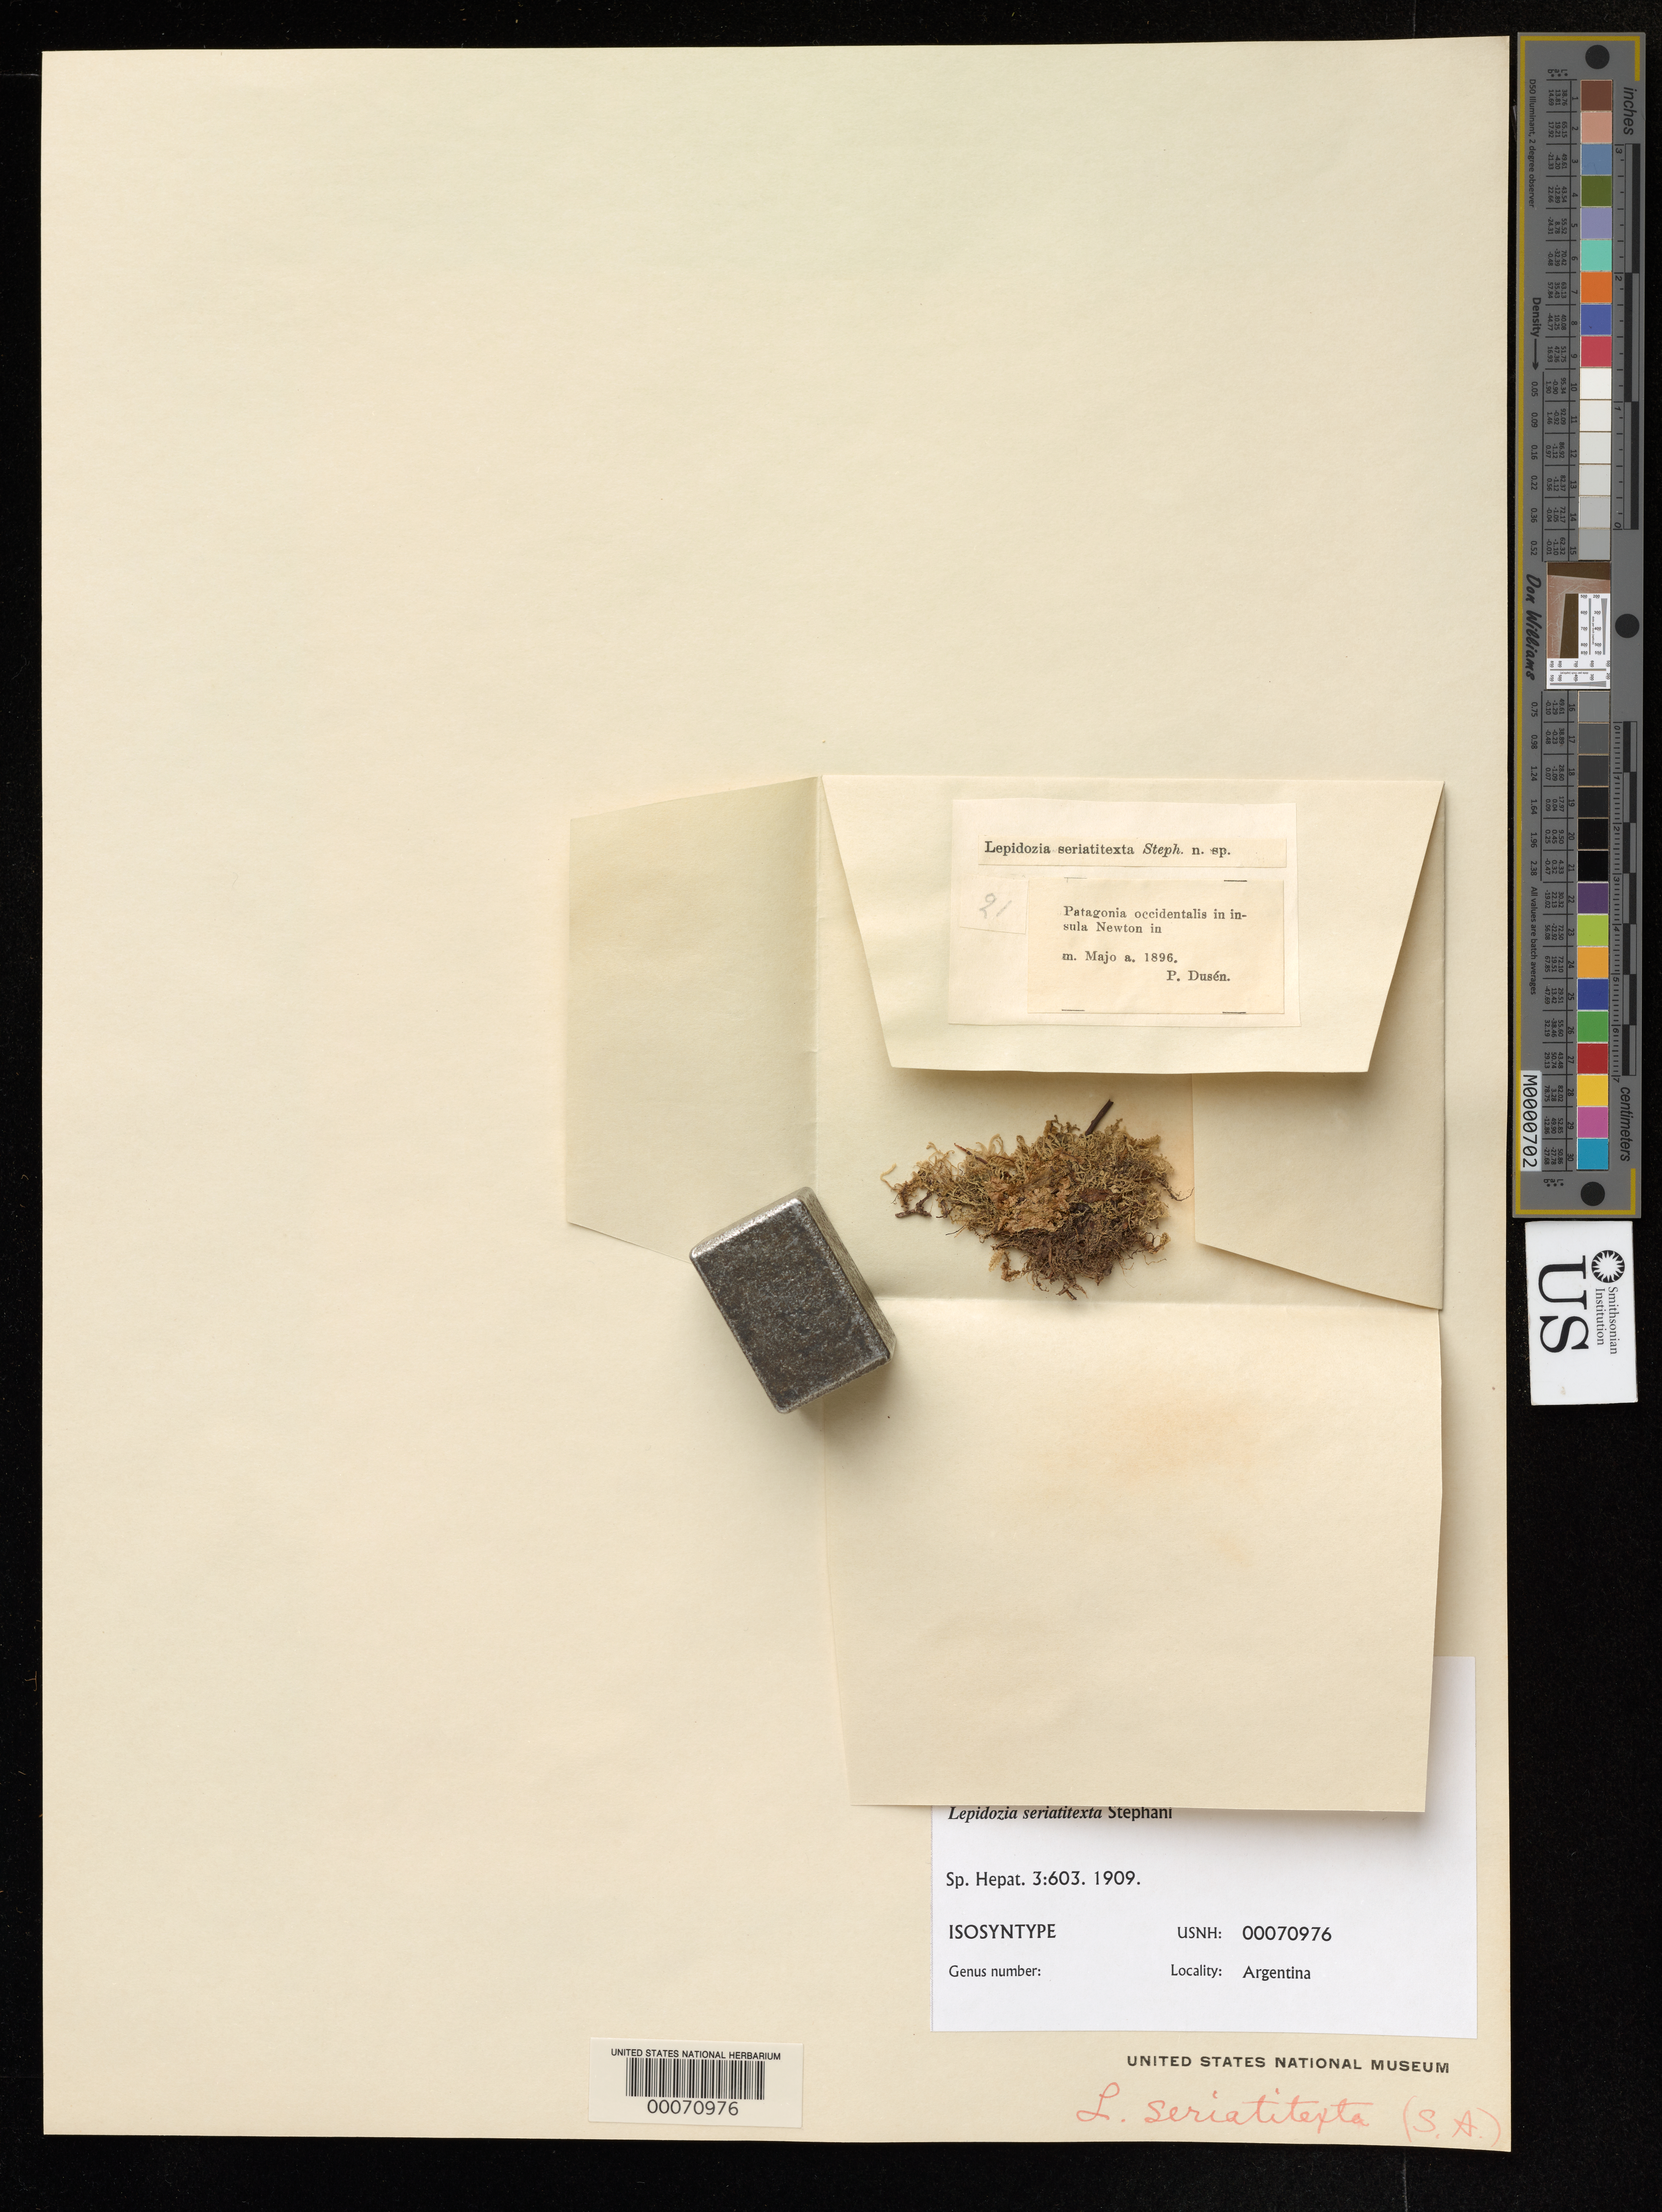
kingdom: Plantae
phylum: Marchantiophyta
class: Jungermanniopsida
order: Jungermanniales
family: Lepidoziaceae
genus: Lepidozia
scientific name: Lepidozia seriatitexta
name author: Steph.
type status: Isosyntype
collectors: P. Dusén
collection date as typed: May 1896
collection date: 1896-05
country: Argentina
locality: Patagonia.